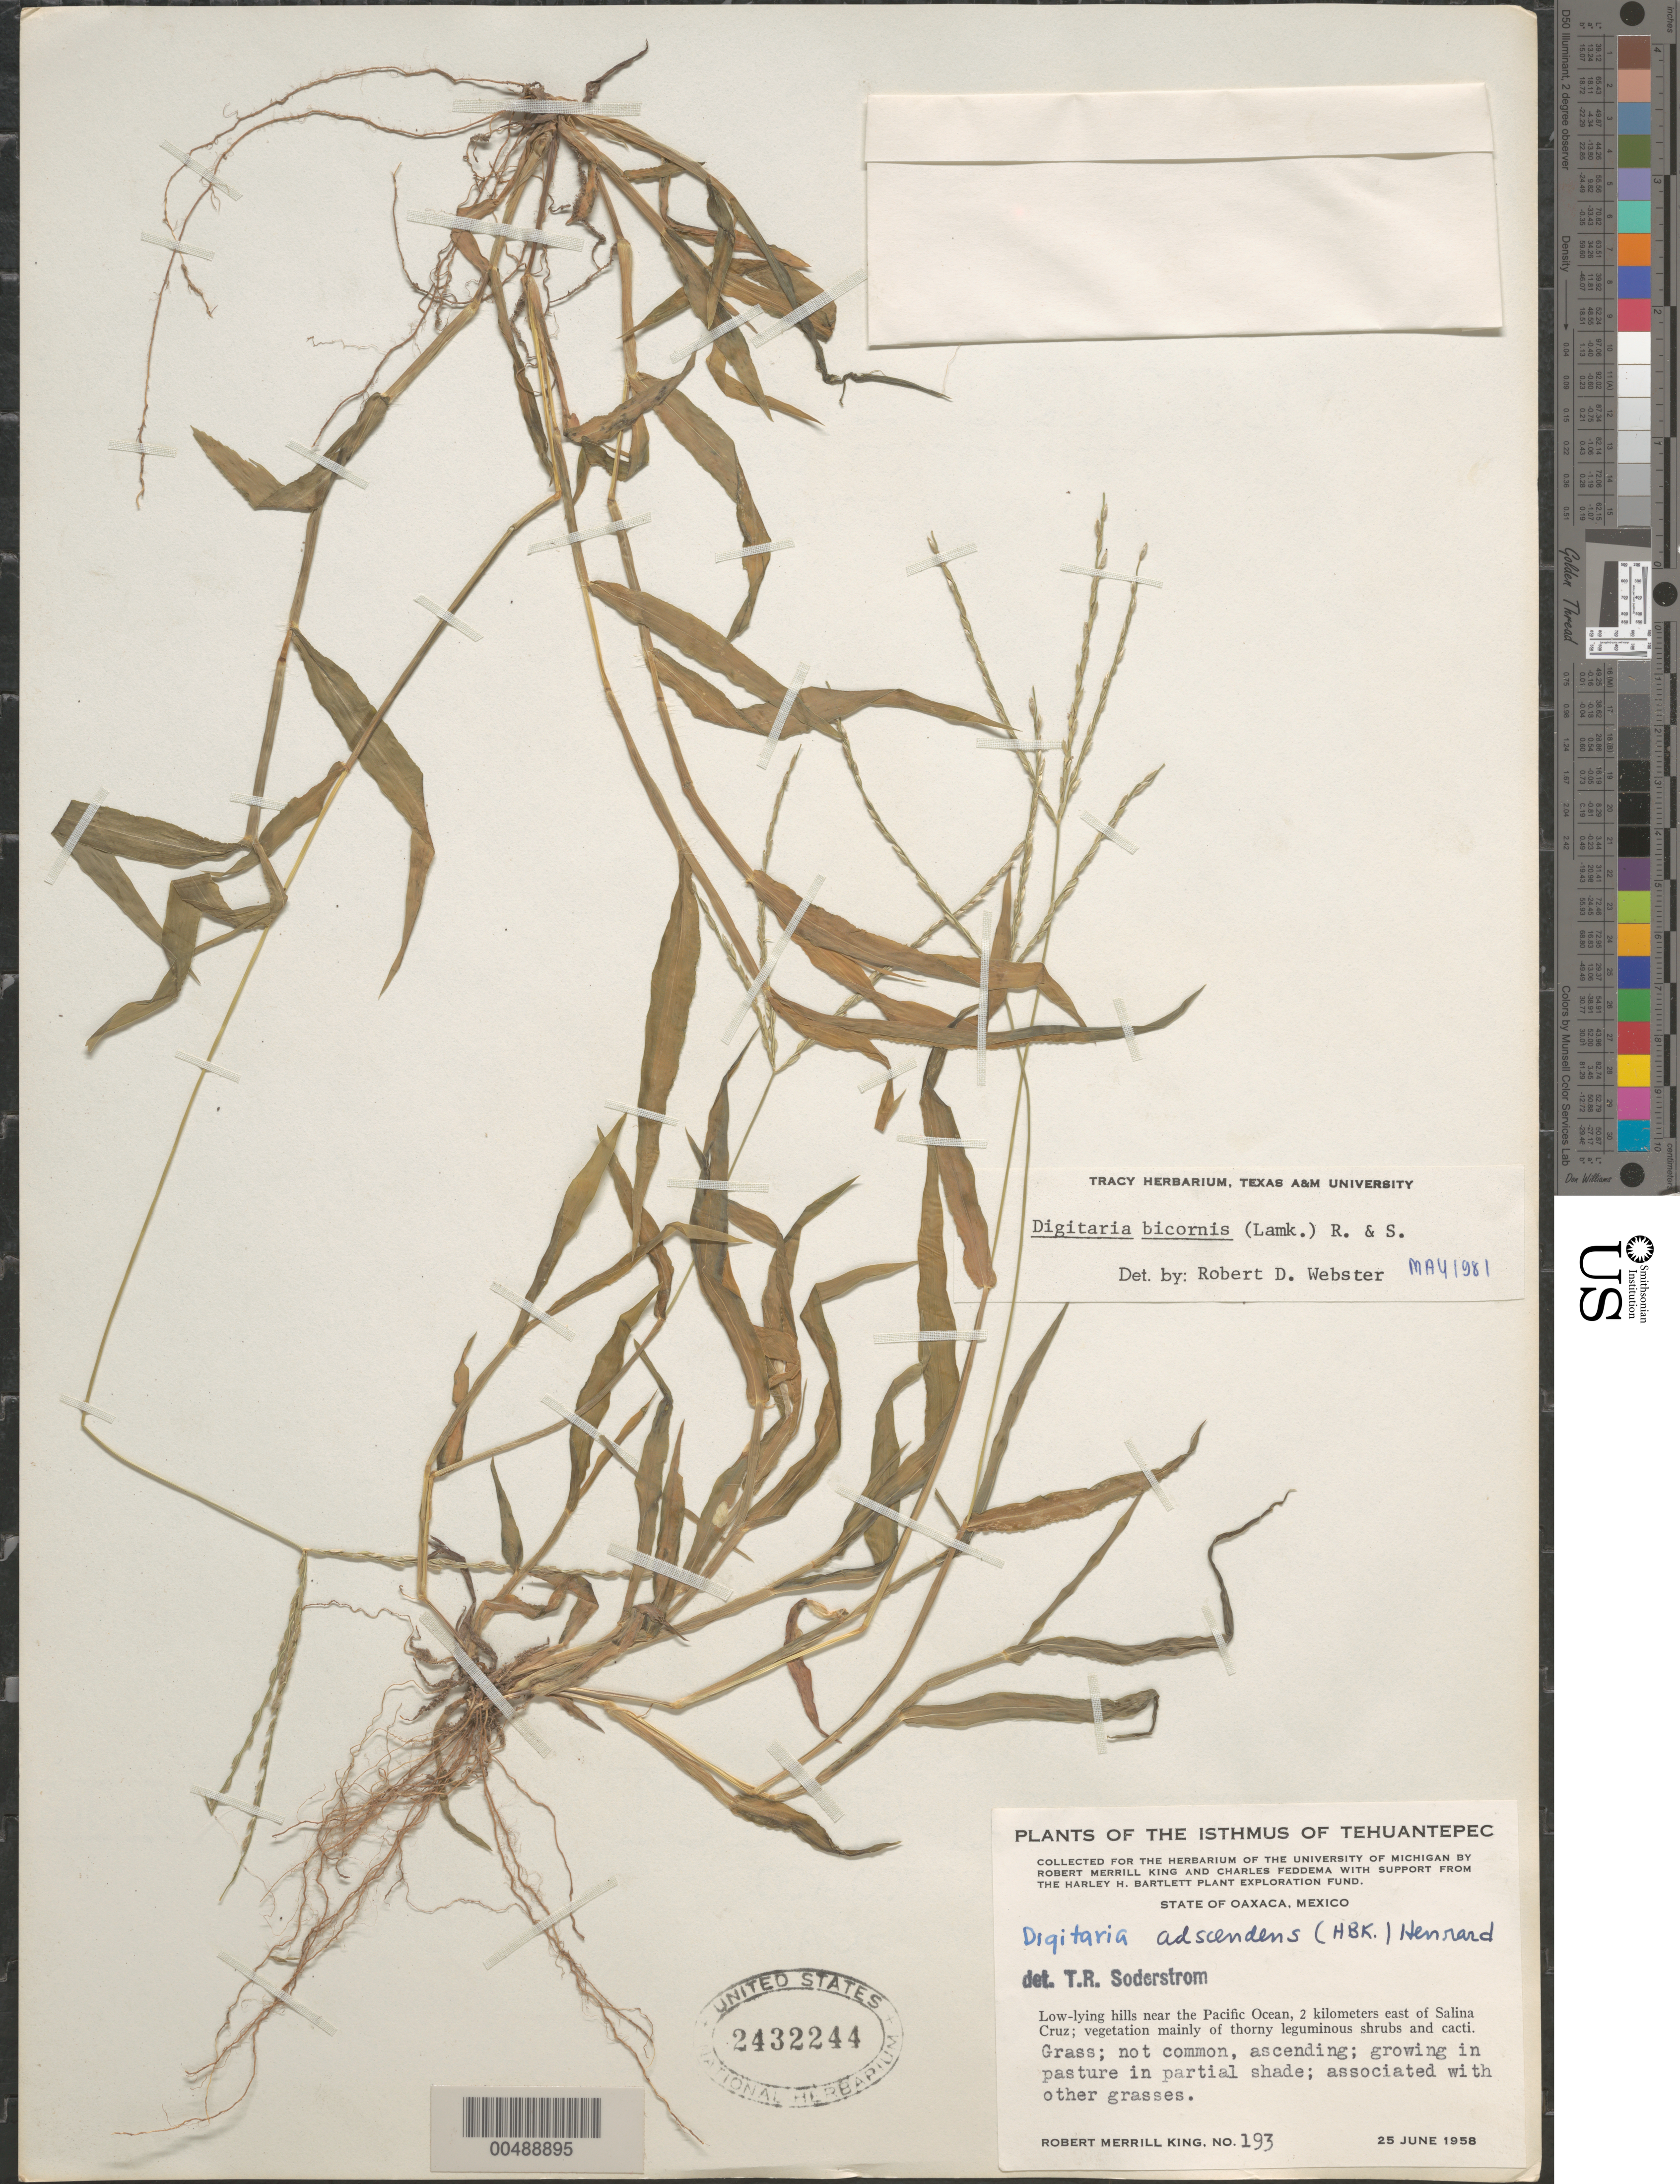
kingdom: Plantae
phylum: Tracheophyta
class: Liliopsida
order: Poales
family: Poaceae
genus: Digitaria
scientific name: Digitaria bicornis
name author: (Lam.) Roem. & Schult.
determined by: Webster, Robert D.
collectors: R. M. King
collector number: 193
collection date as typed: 25 Jun 1958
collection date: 1958-06-25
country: Mexico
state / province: Oaxaca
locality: Near the Pacific Ocean, 2 km E of Salina Cruz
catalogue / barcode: US 2432244